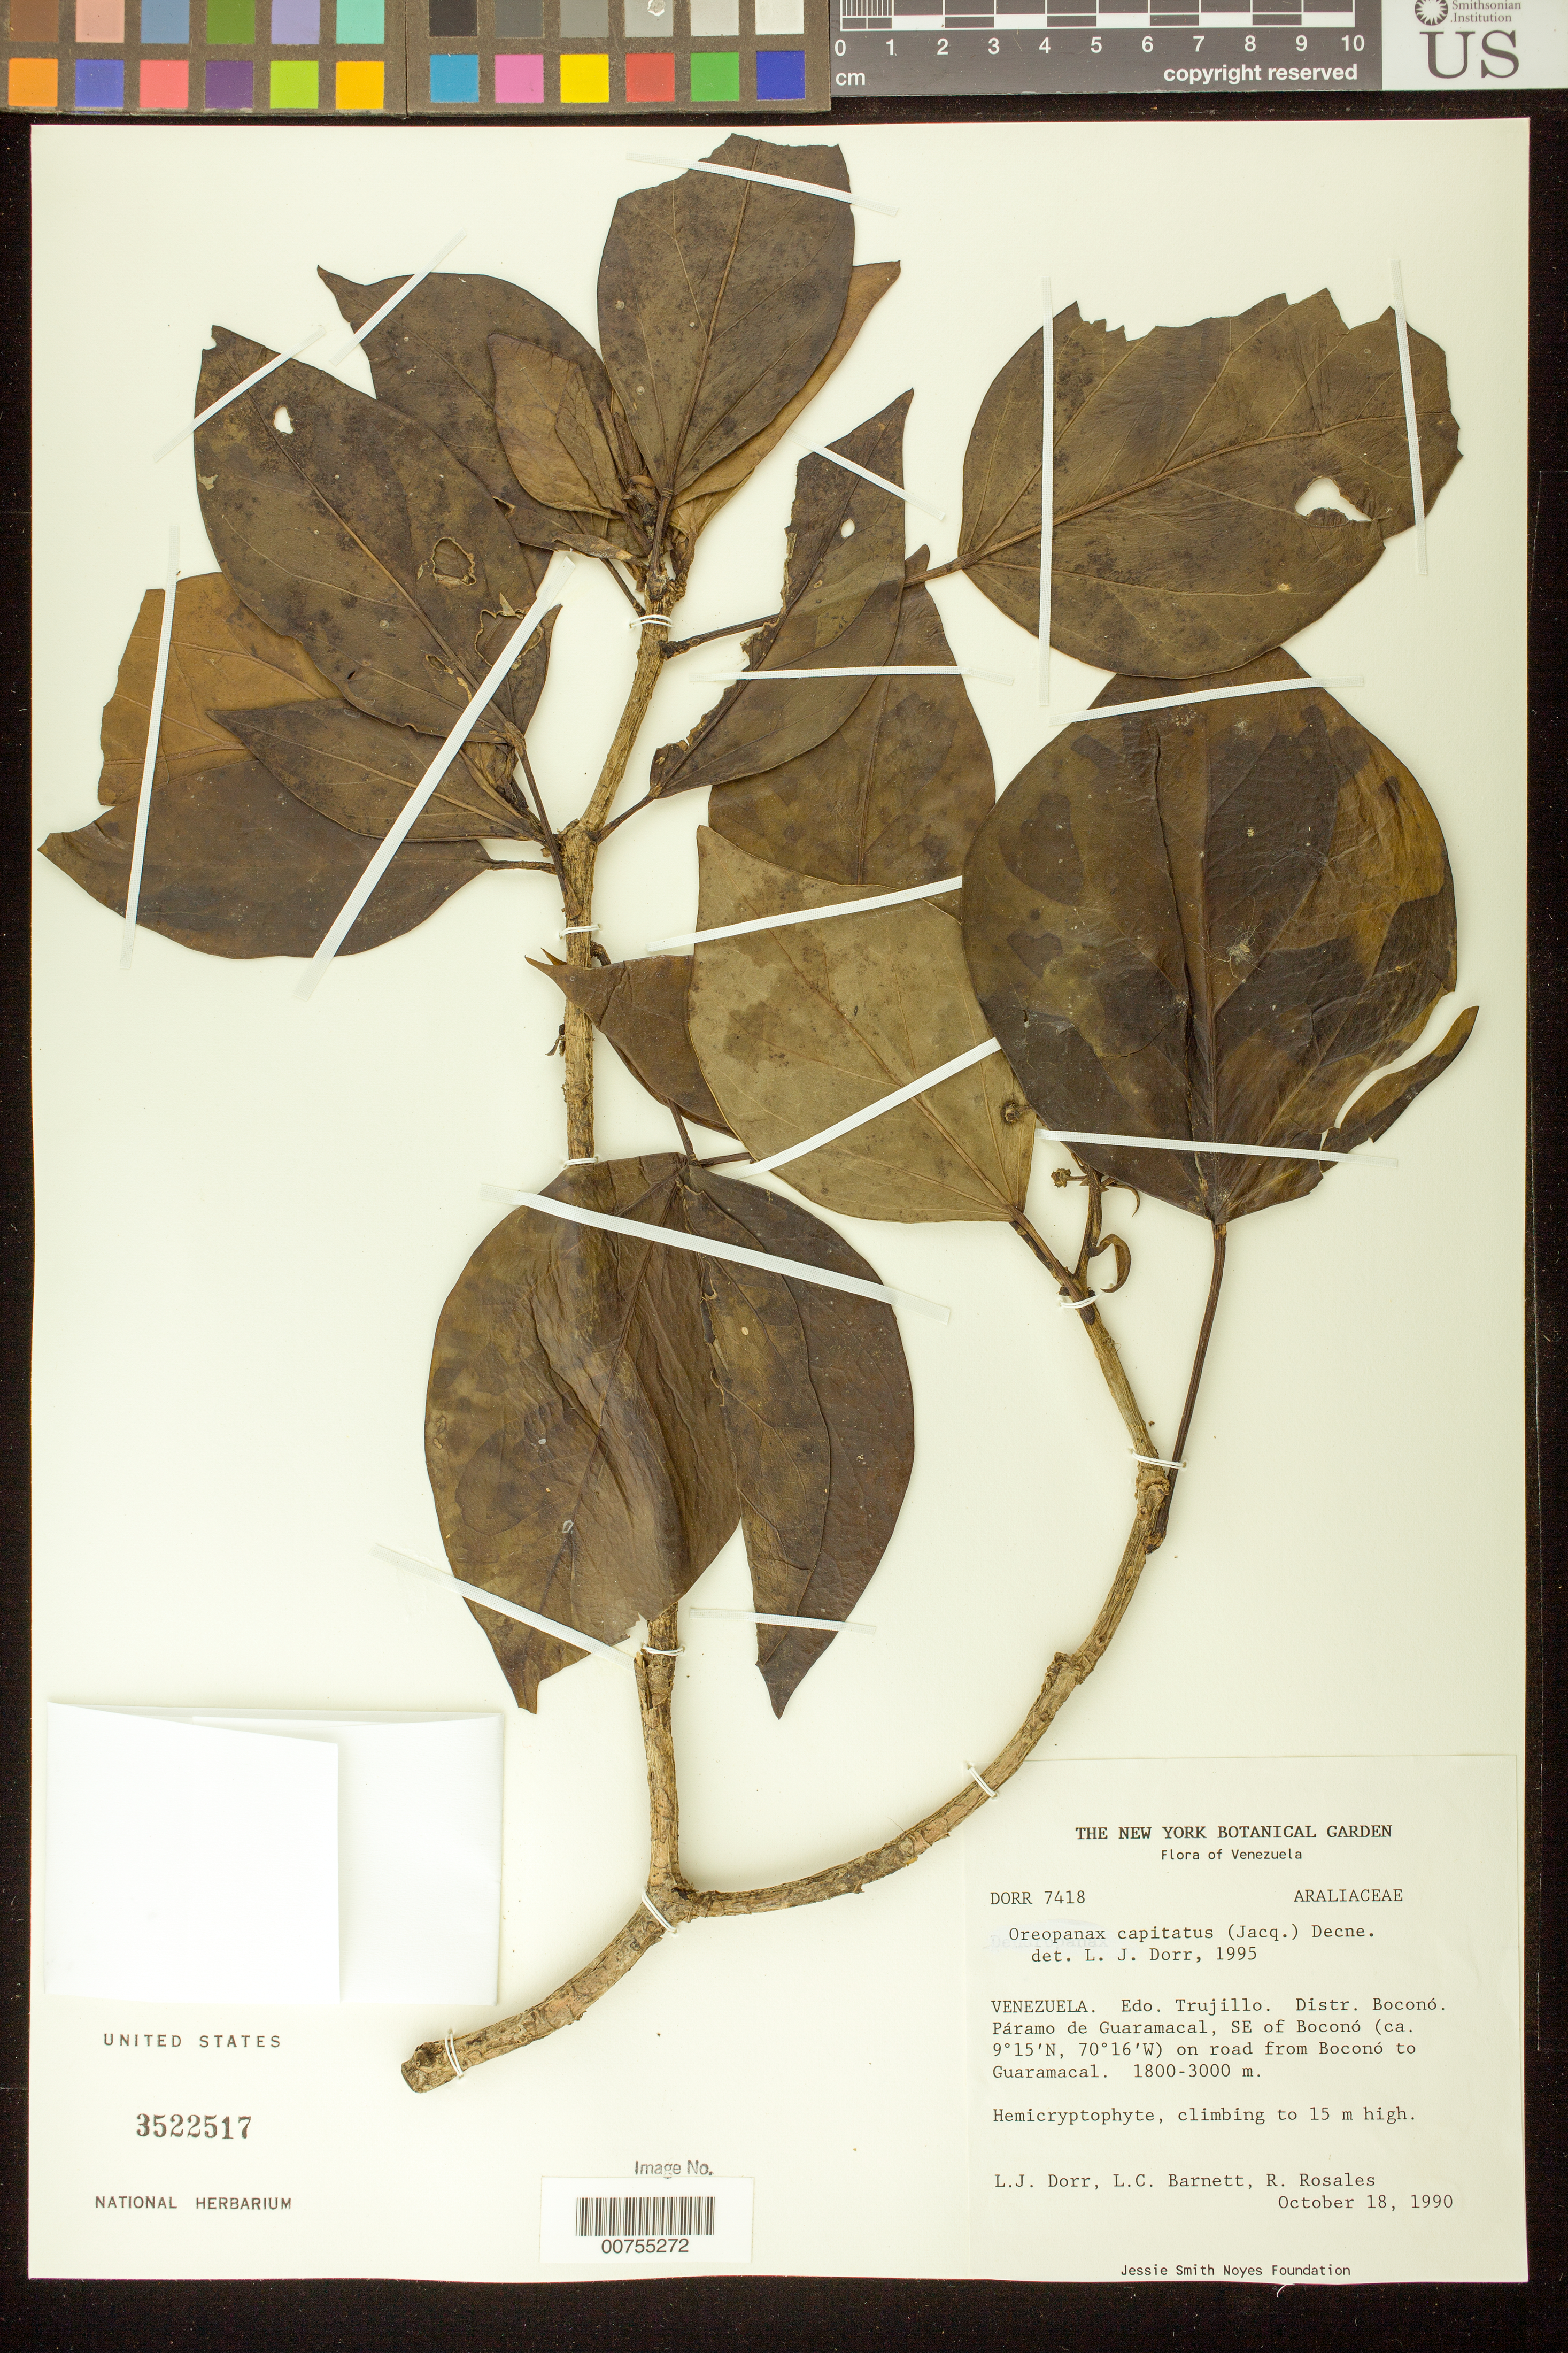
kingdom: Plantae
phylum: Tracheophyta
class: Magnoliopsida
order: Apiales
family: Araliaceae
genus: Oreopanax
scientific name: Oreopanax capitatus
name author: (Jacq.) Decne. & Planch.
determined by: Dorr, L. J., (BOT), Smithsonian Institution - National Museum of Natural History (UNITED STATES)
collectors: L. J. Dorr, L. C. Barnett & R. Rosales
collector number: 7418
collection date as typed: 18 Oct 1990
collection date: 1990-10-18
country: Venezuela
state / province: Trujillo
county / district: Boconó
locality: Páramo de Guaramacal, SE of Boconó on road from Boconó to Guaramacal.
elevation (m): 1800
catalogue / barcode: US 3522517